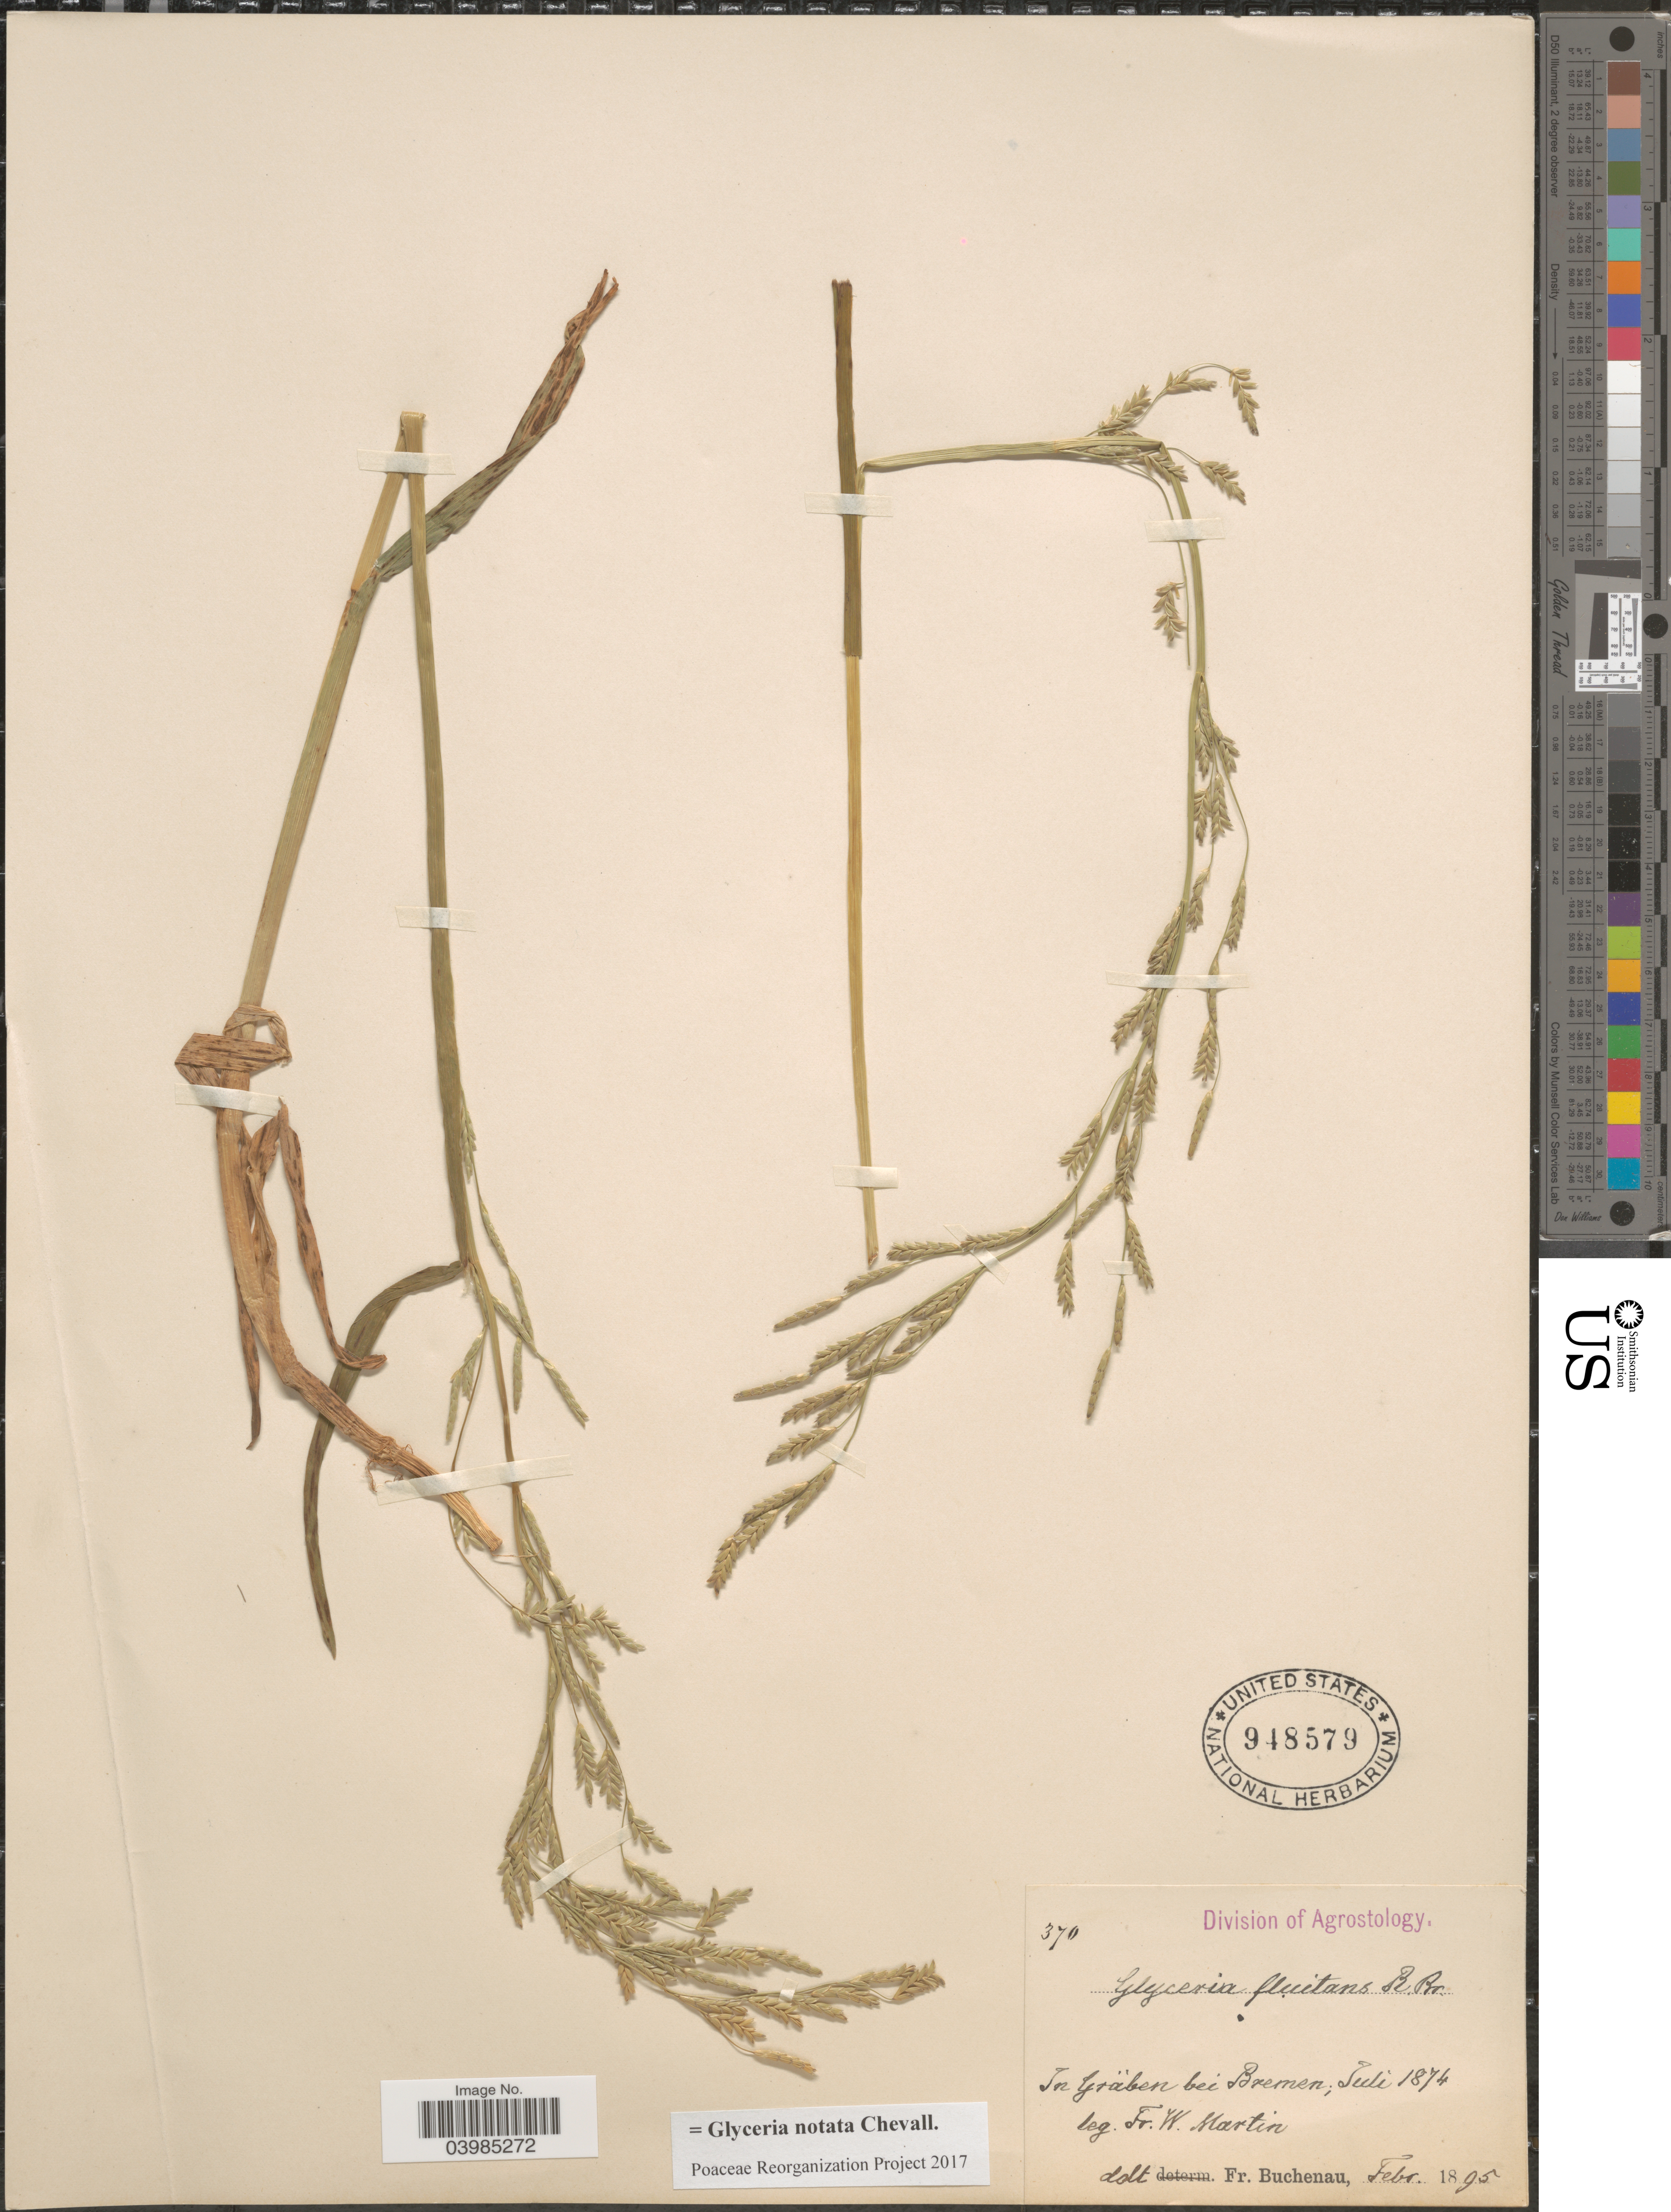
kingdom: Plantae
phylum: Tracheophyta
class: Liliopsida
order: Poales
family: Poaceae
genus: Glyceria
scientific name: Glyceria notata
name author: Chevall.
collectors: F. Martin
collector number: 370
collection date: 1874-07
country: Germany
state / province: Bremen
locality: In Gräben bei Bremen.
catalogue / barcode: US 948579